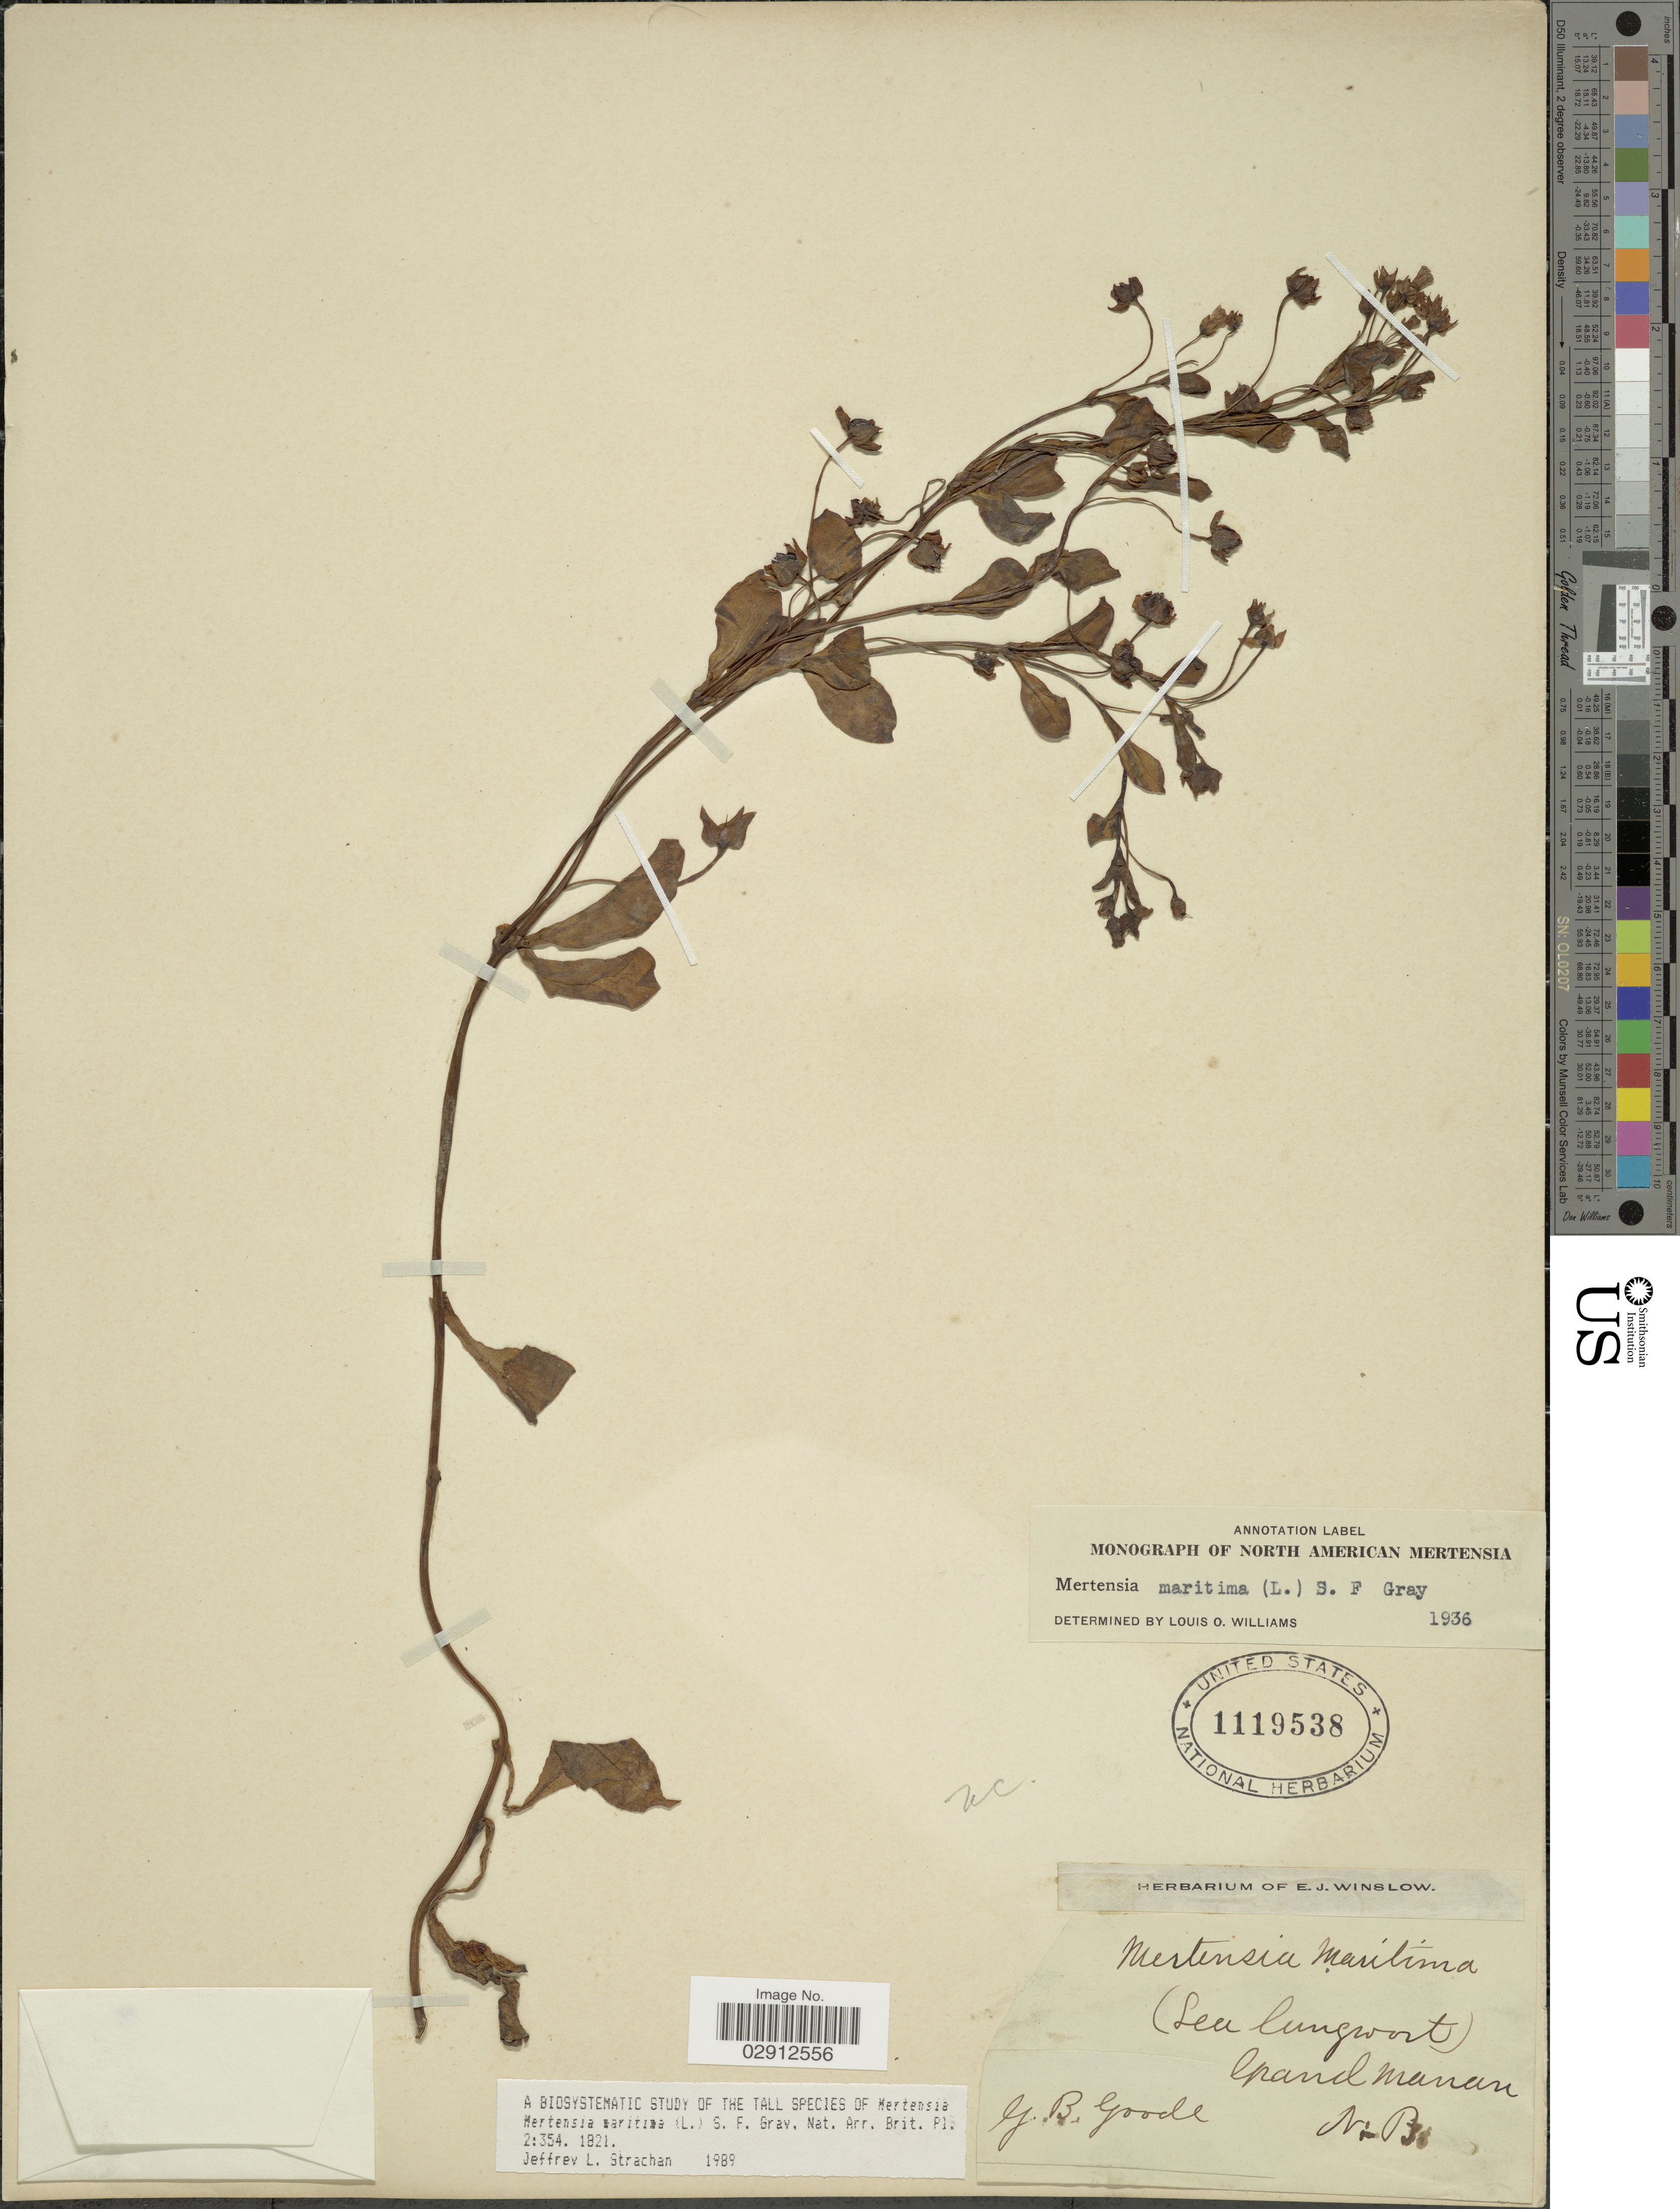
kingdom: Plantae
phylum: Tracheophyta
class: Magnoliopsida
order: Boraginales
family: Boraginaceae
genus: Mertensia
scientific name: Mertensia maritima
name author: (L.) S.F. Gray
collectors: G. Goode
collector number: P38*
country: Canada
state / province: New Brunswick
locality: Grand Manan.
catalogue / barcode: US 1119538